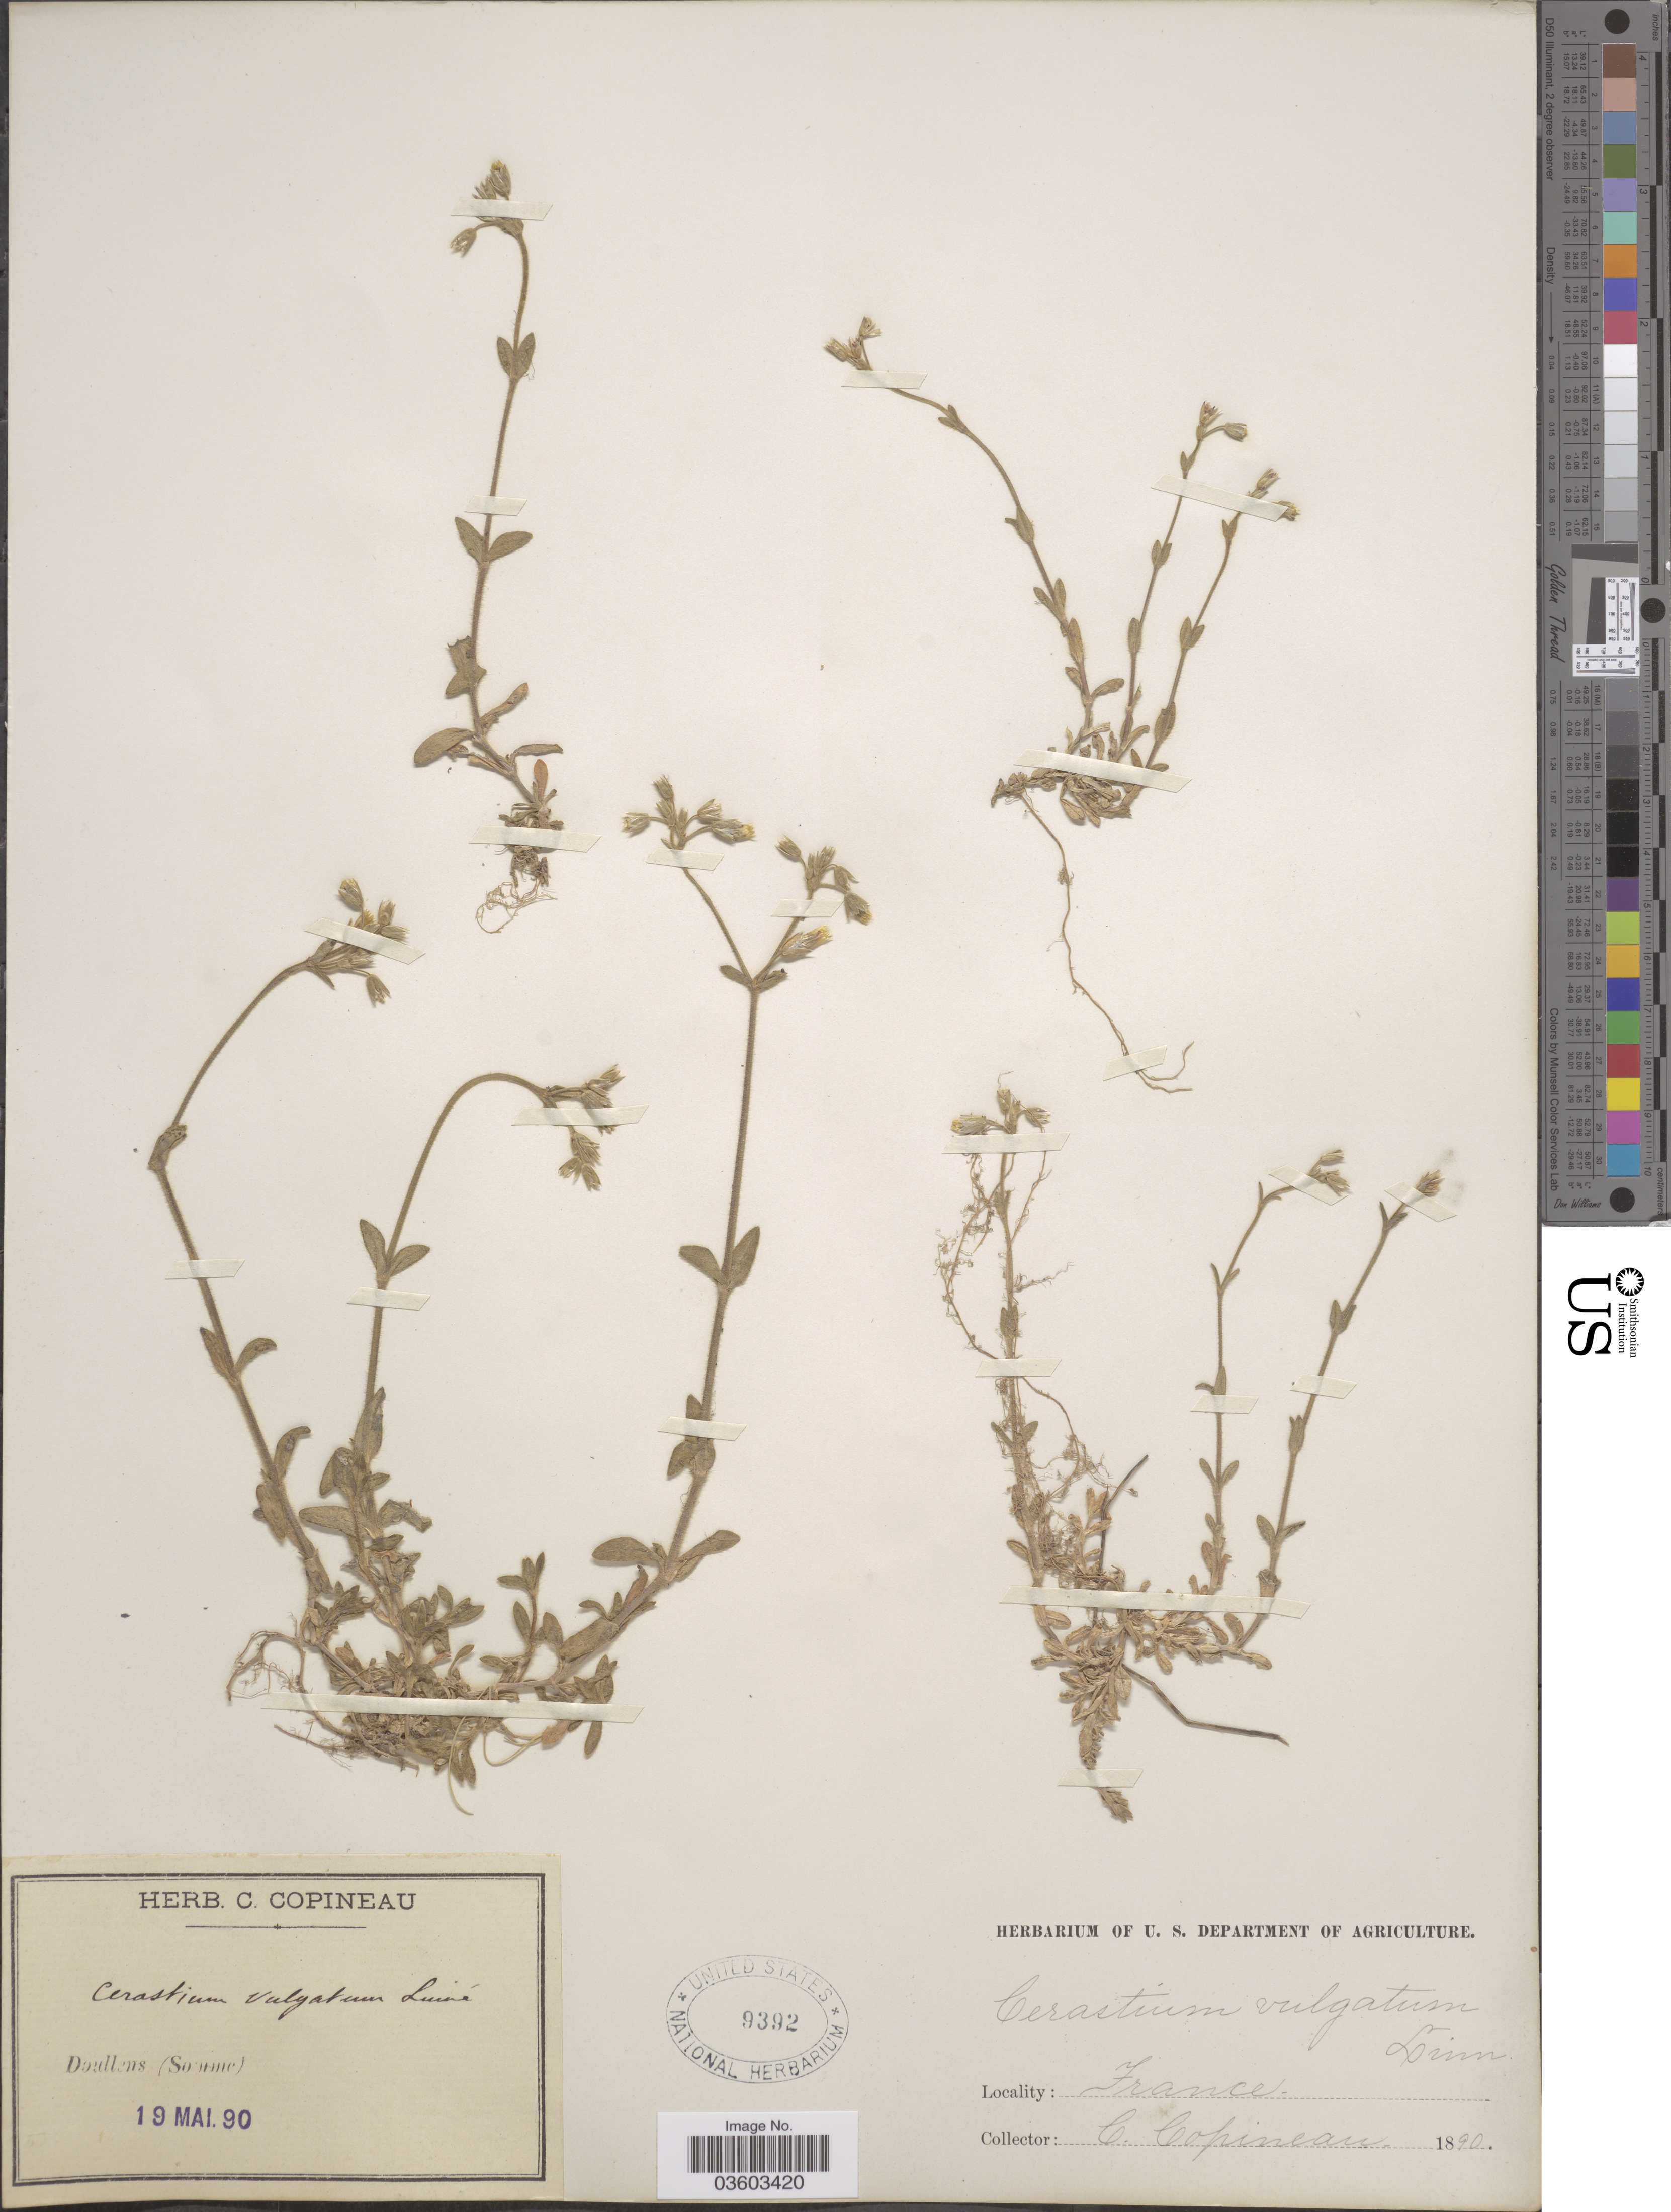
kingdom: Plantae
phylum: Tracheophyta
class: Magnoliopsida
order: Caryophyllales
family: Caryophyllaceae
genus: Cerastium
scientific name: Cerastium vulgatum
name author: L.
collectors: C. Copineau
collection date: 1890-05-19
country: France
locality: Doullens (Somme).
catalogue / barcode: US 9392